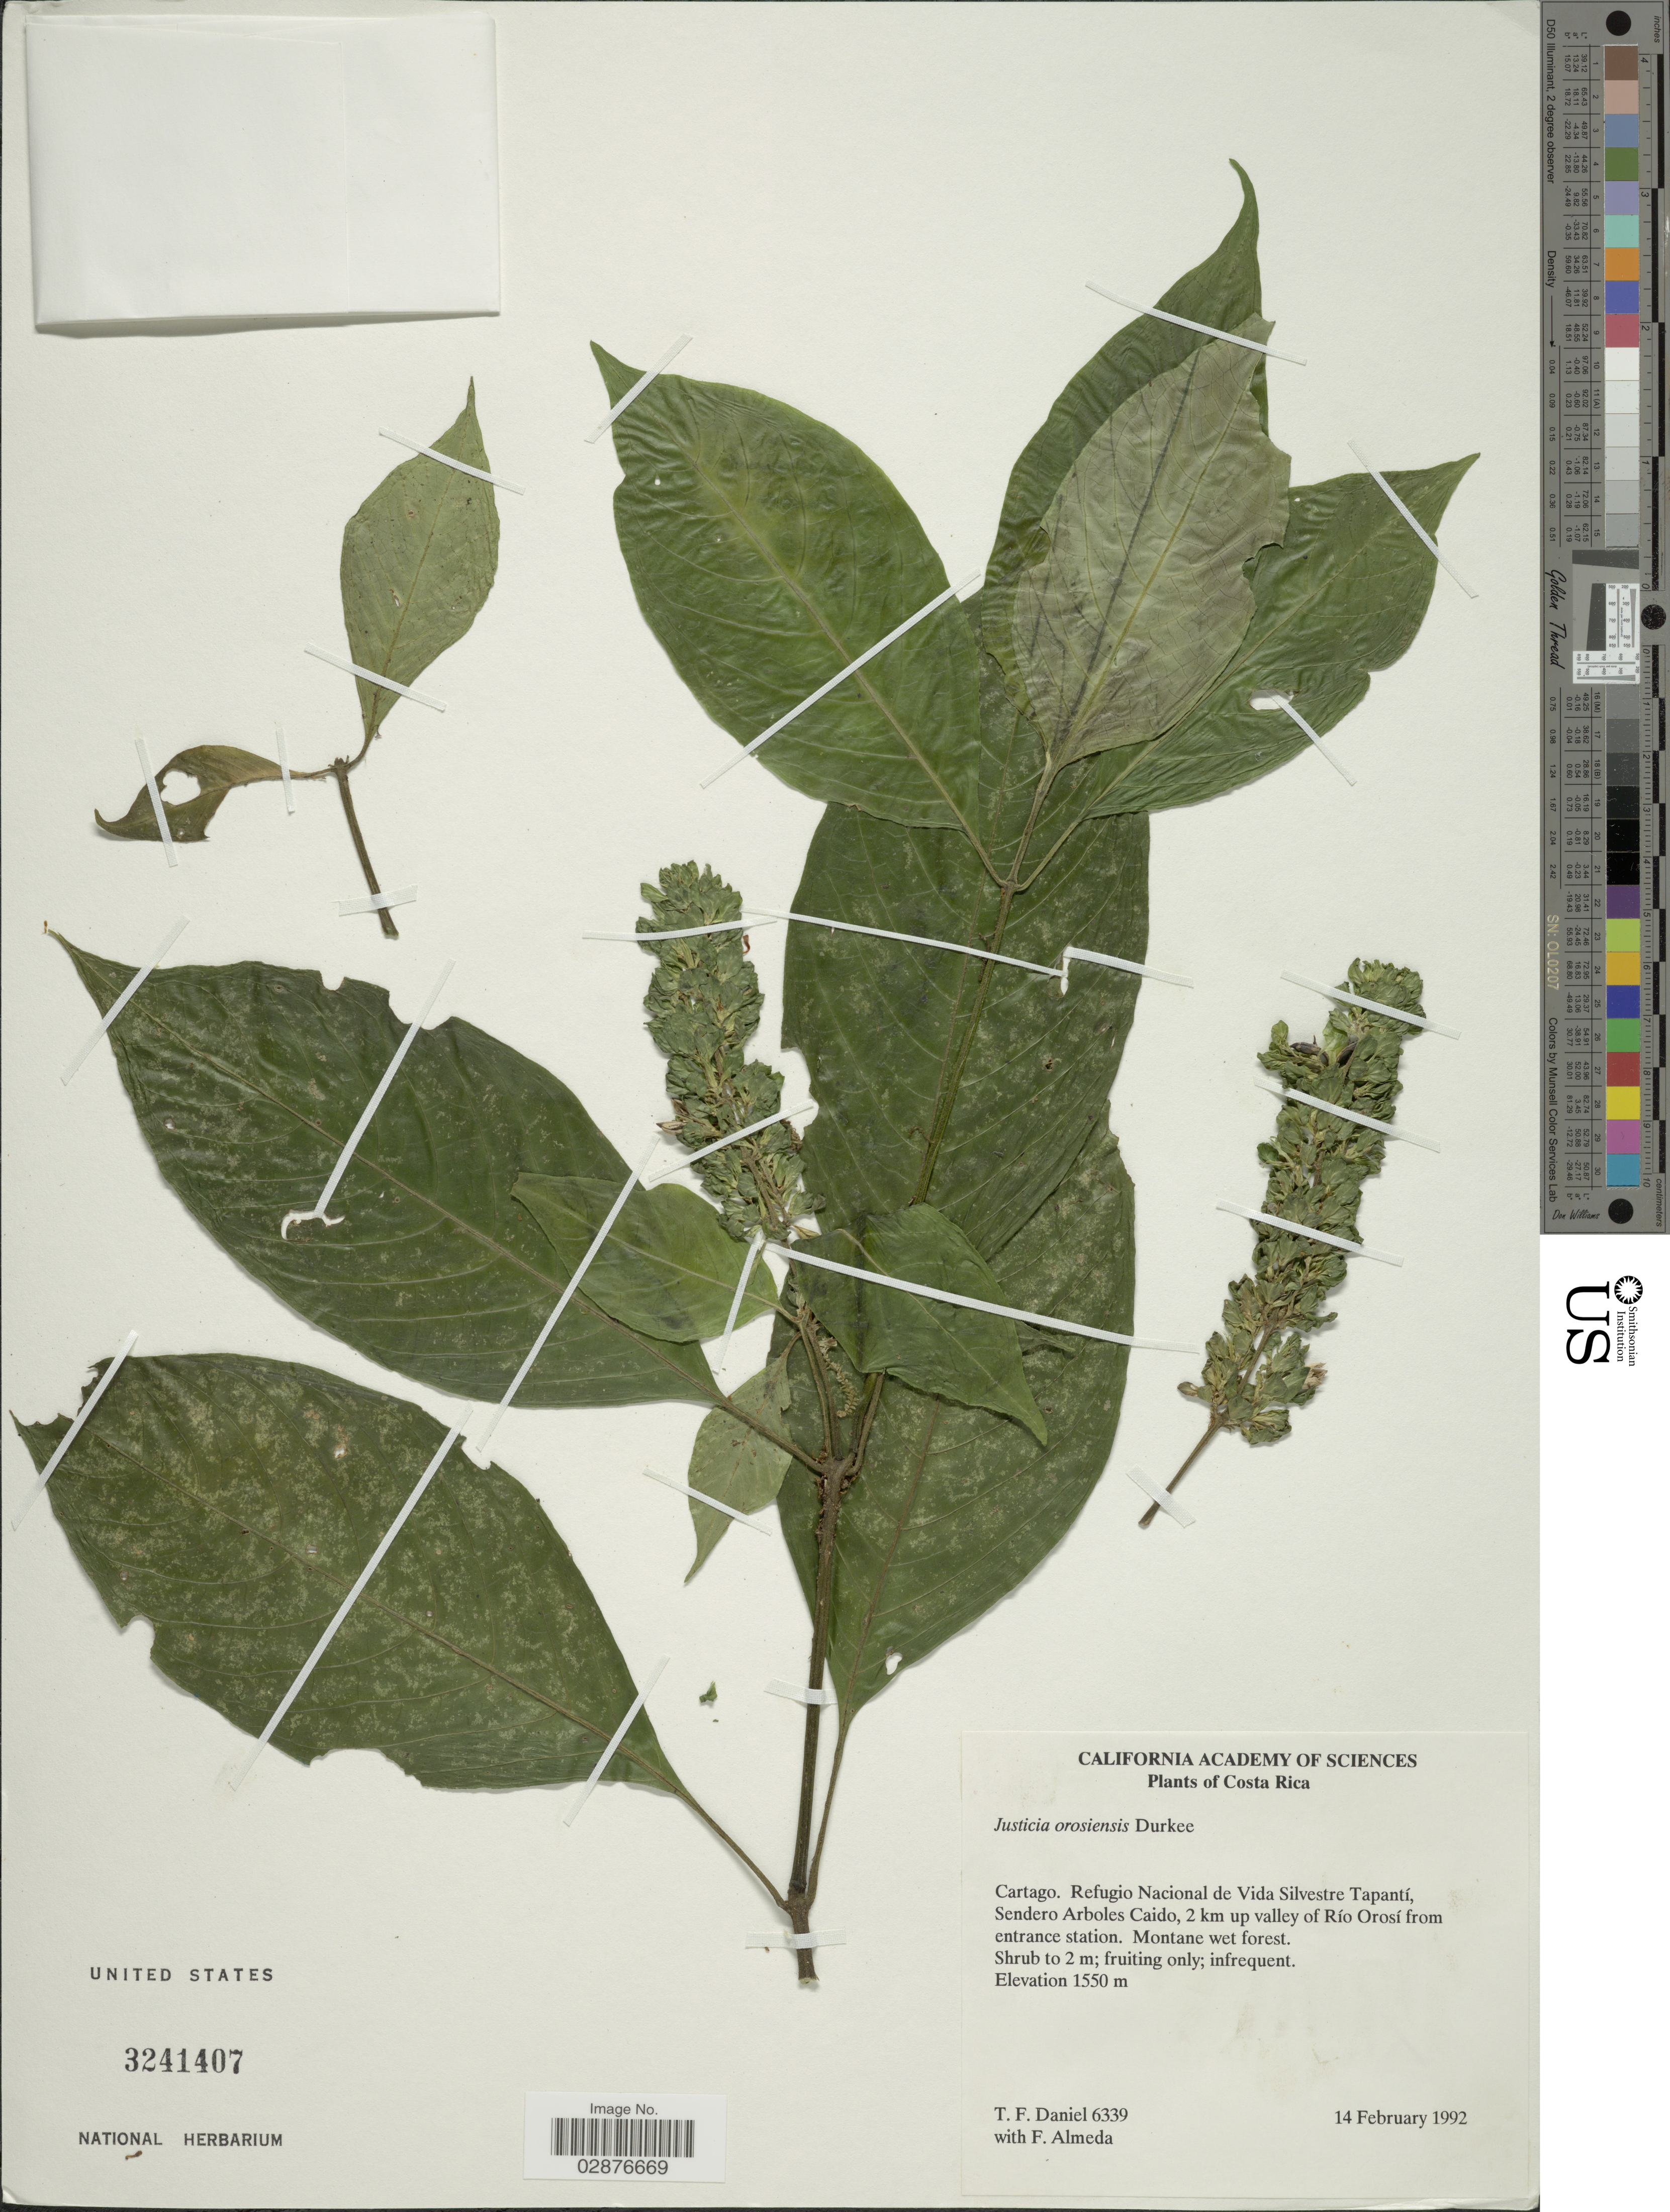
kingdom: Plantae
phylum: Tracheophyta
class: Magnoliopsida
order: Lamiales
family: Acanthaceae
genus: Justicia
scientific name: Justicia orosiensis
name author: Durkee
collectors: T. F. Daniel & F. Almeda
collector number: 6339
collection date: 1992-02-14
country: Costa Rica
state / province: Cartago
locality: Refugio Nacional de Vida Silvestre Tapantí, Sendero Arboles Caido, 2 km up valley of Río Orosí from entrance station.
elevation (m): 1550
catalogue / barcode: US 3241407